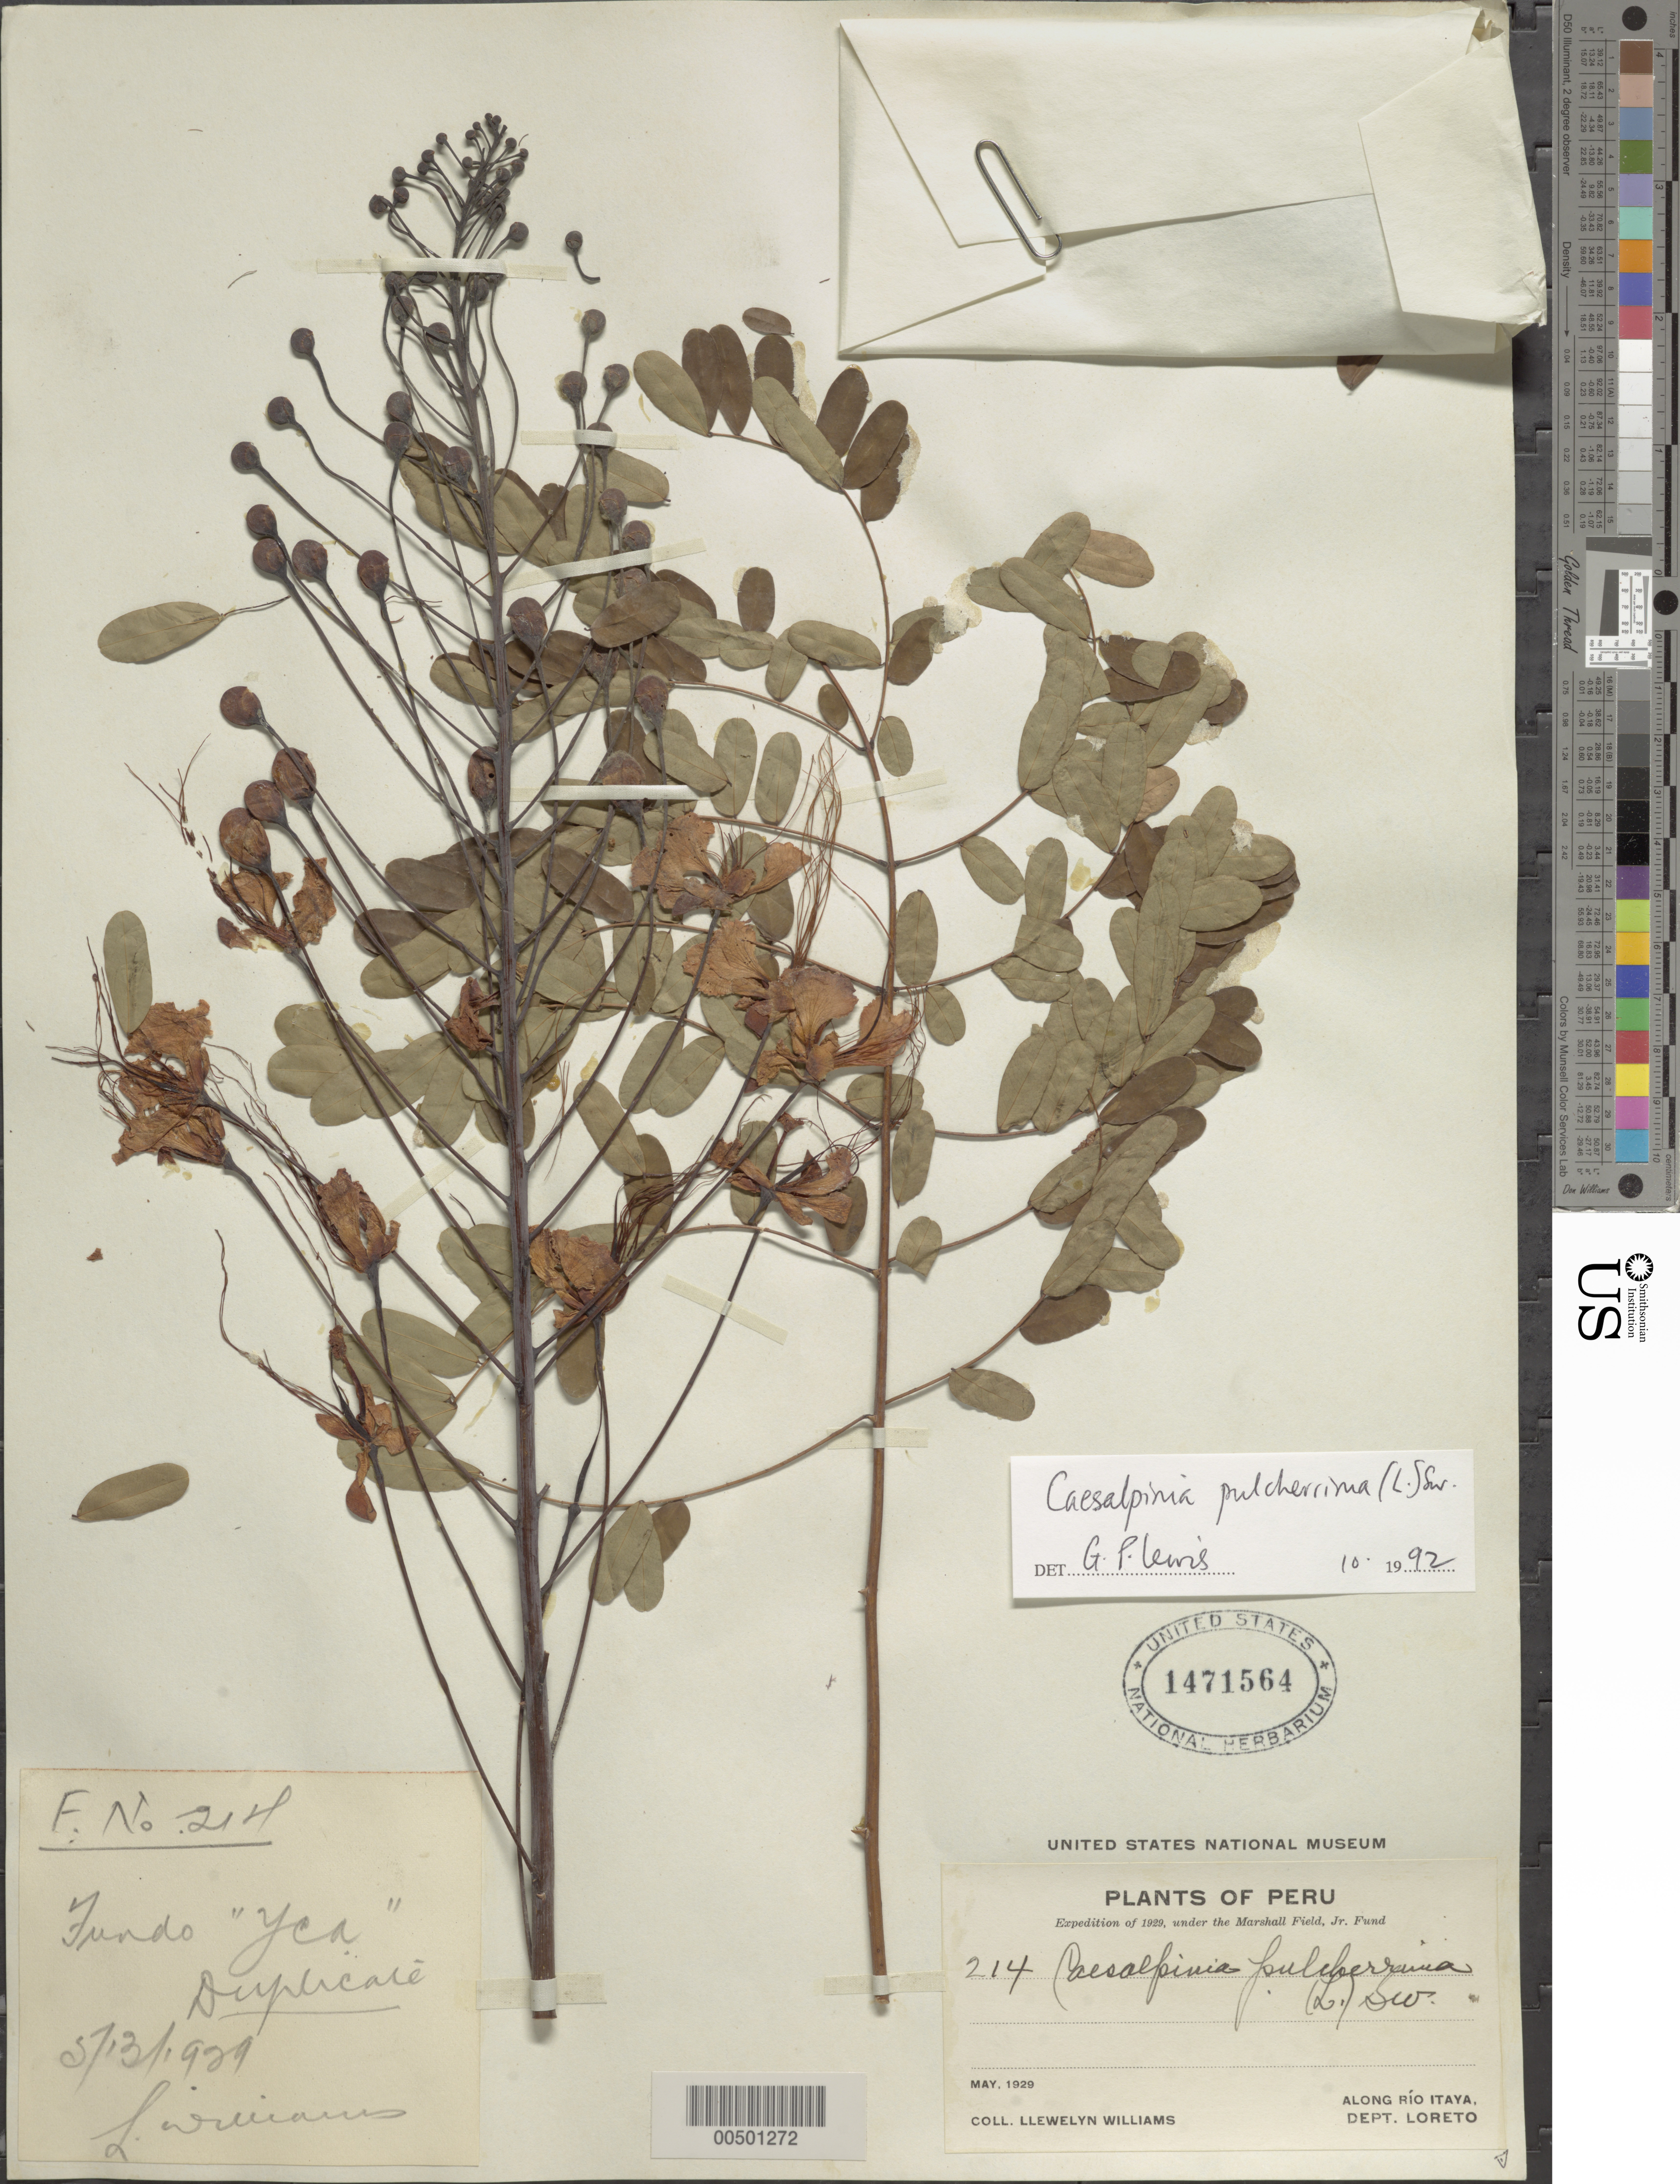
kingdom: Plantae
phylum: Tracheophyta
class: Magnoliopsida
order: Fabales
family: Fabaceae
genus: Caesalpinia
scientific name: Caesalpinia pulcherrima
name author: (L.) Sw.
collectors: Ll. Williams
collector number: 214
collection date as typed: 13 May 1929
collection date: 1929-05-13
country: Peru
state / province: Loreto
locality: Along rio itaya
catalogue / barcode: US 1471564